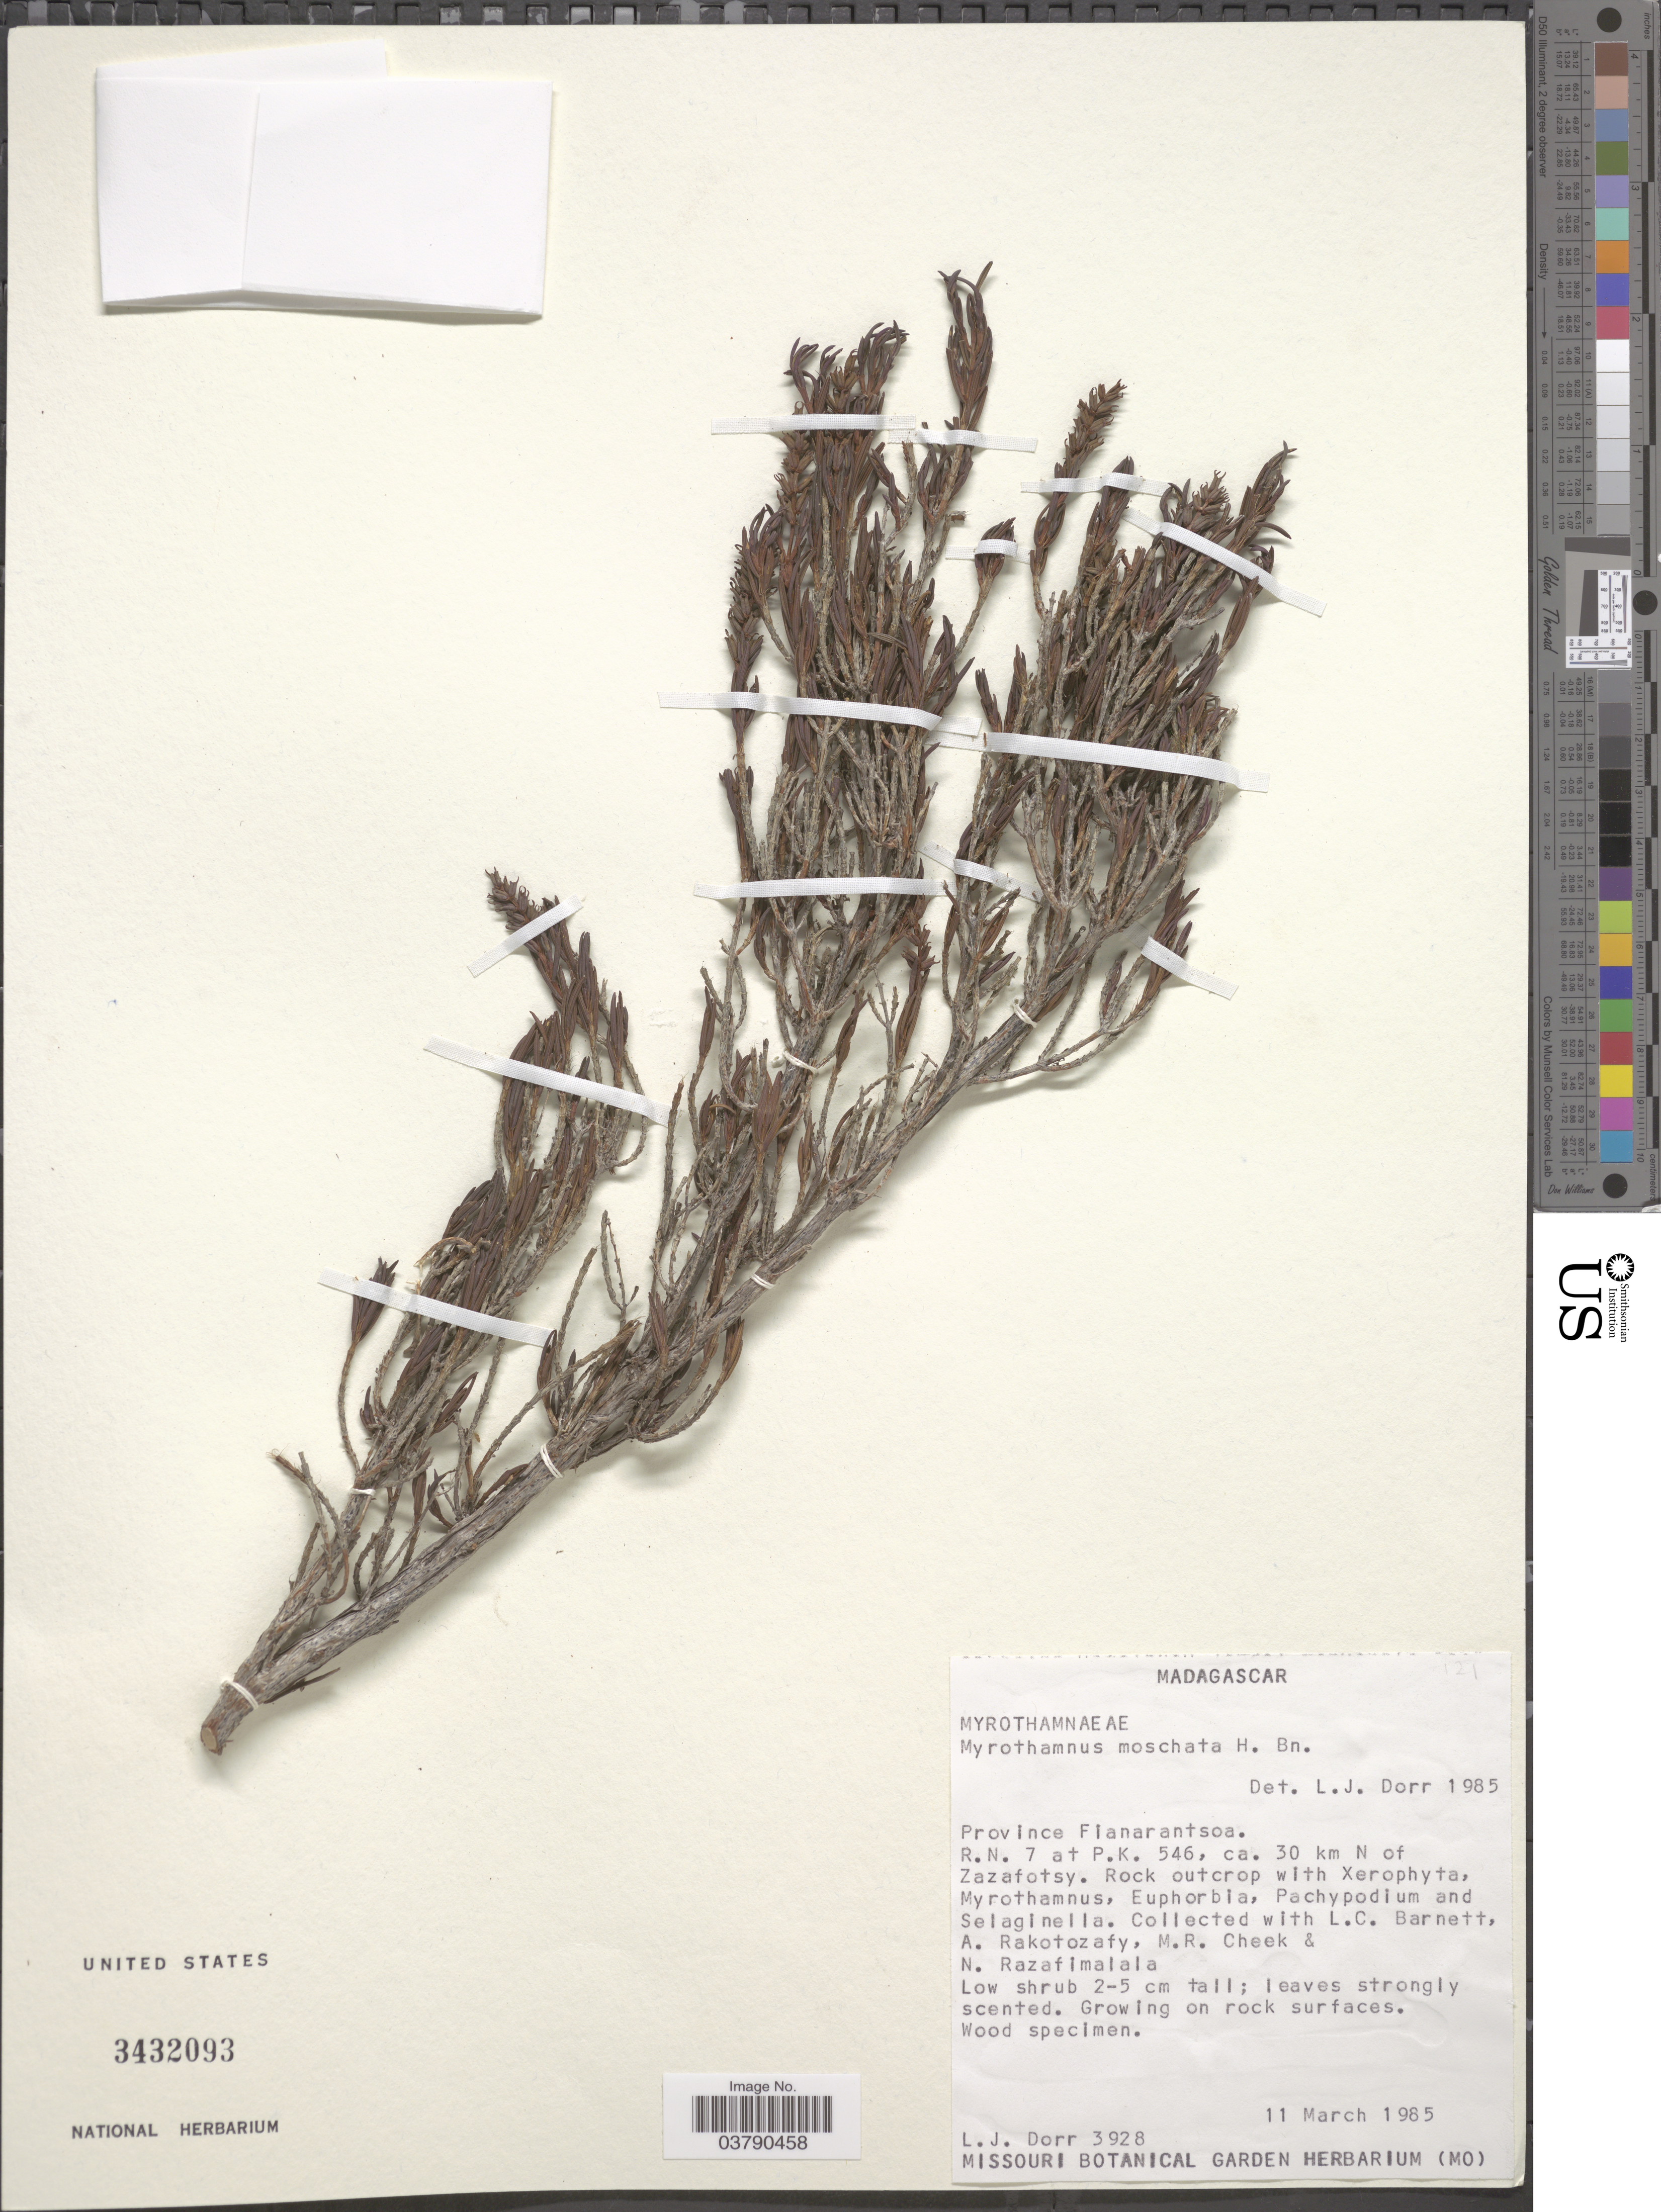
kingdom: Plantae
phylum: Tracheophyta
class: Magnoliopsida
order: Gunnerales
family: Myrothamnaceae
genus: Myrothamnus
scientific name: Myrothamnus moschatus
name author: (Baill.) Baill. ex Nied.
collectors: L. J. Dorr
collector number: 3928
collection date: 1985-03-11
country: Madagascar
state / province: Ihorombe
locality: R.N. 7 at P.K. 546, ca. 30 km n of Zazafotsy.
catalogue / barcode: US 3432093